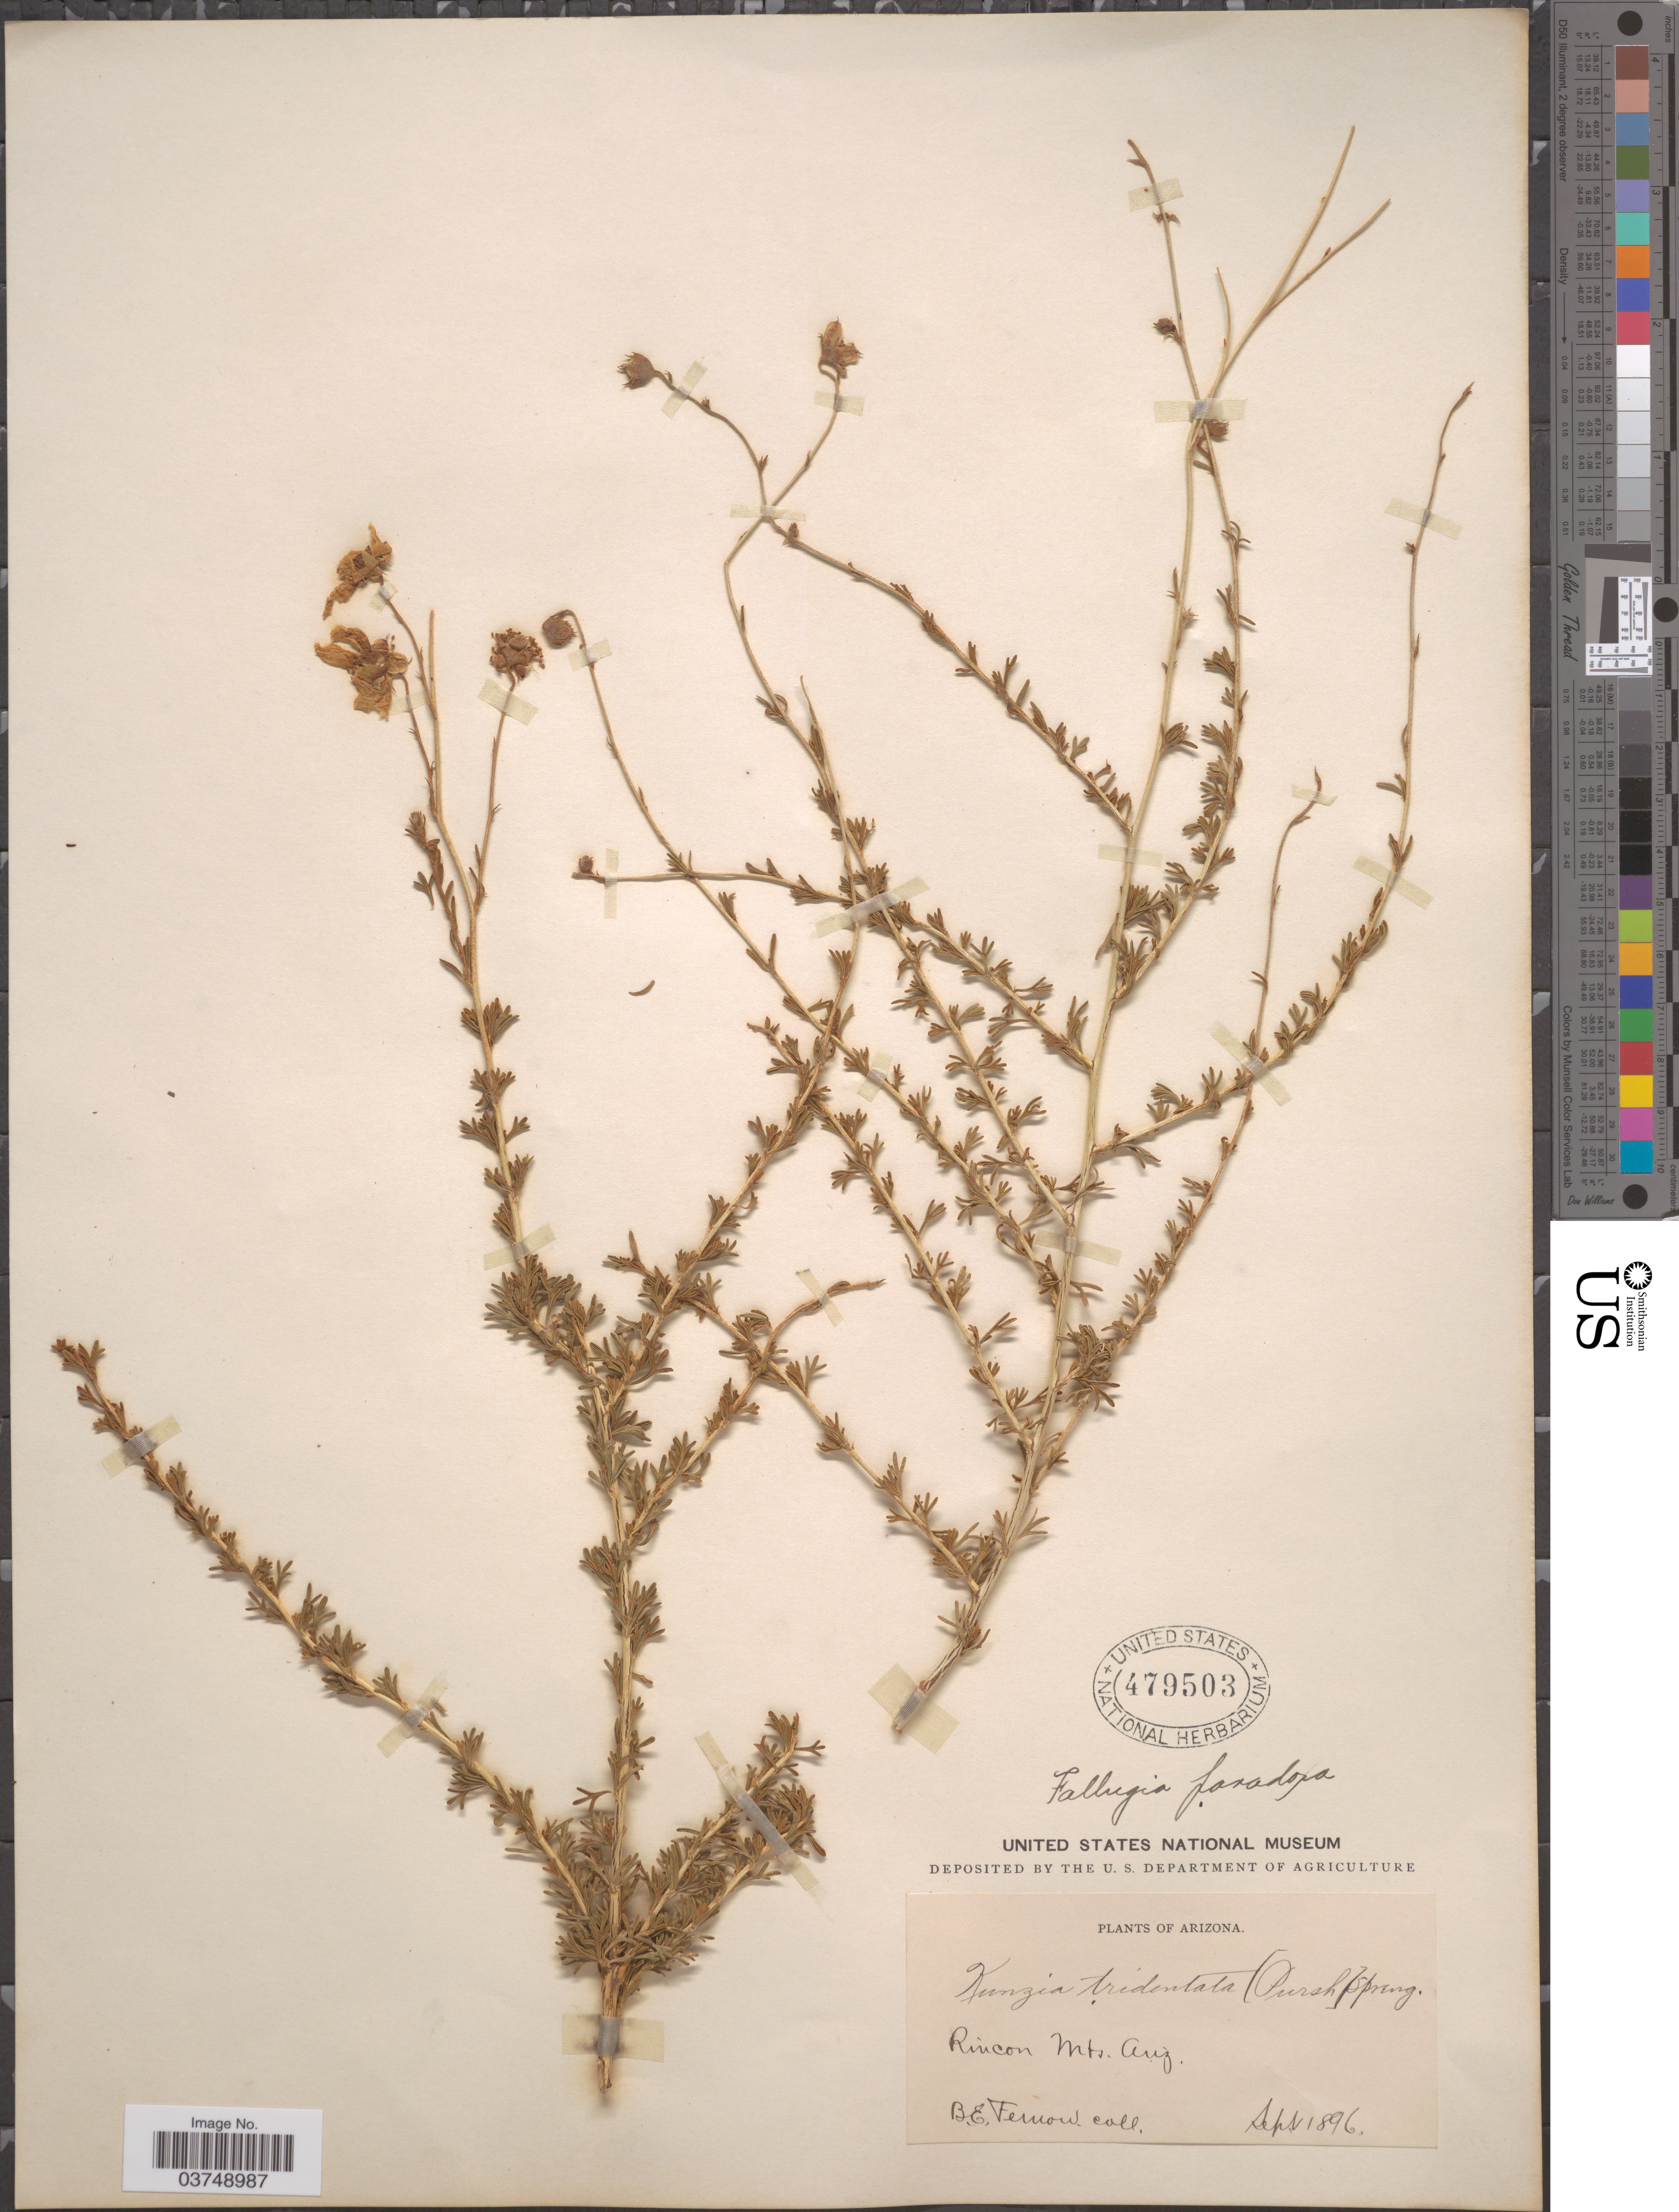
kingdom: Plantae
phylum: Tracheophyta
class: Magnoliopsida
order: Rosales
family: Rosaceae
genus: Fallugia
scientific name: Fallugia acuminata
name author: (Wooton) Rydb.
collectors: B. Fernow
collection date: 1896-09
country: United States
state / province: Arizona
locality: Rincon Mts.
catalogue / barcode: US 479503